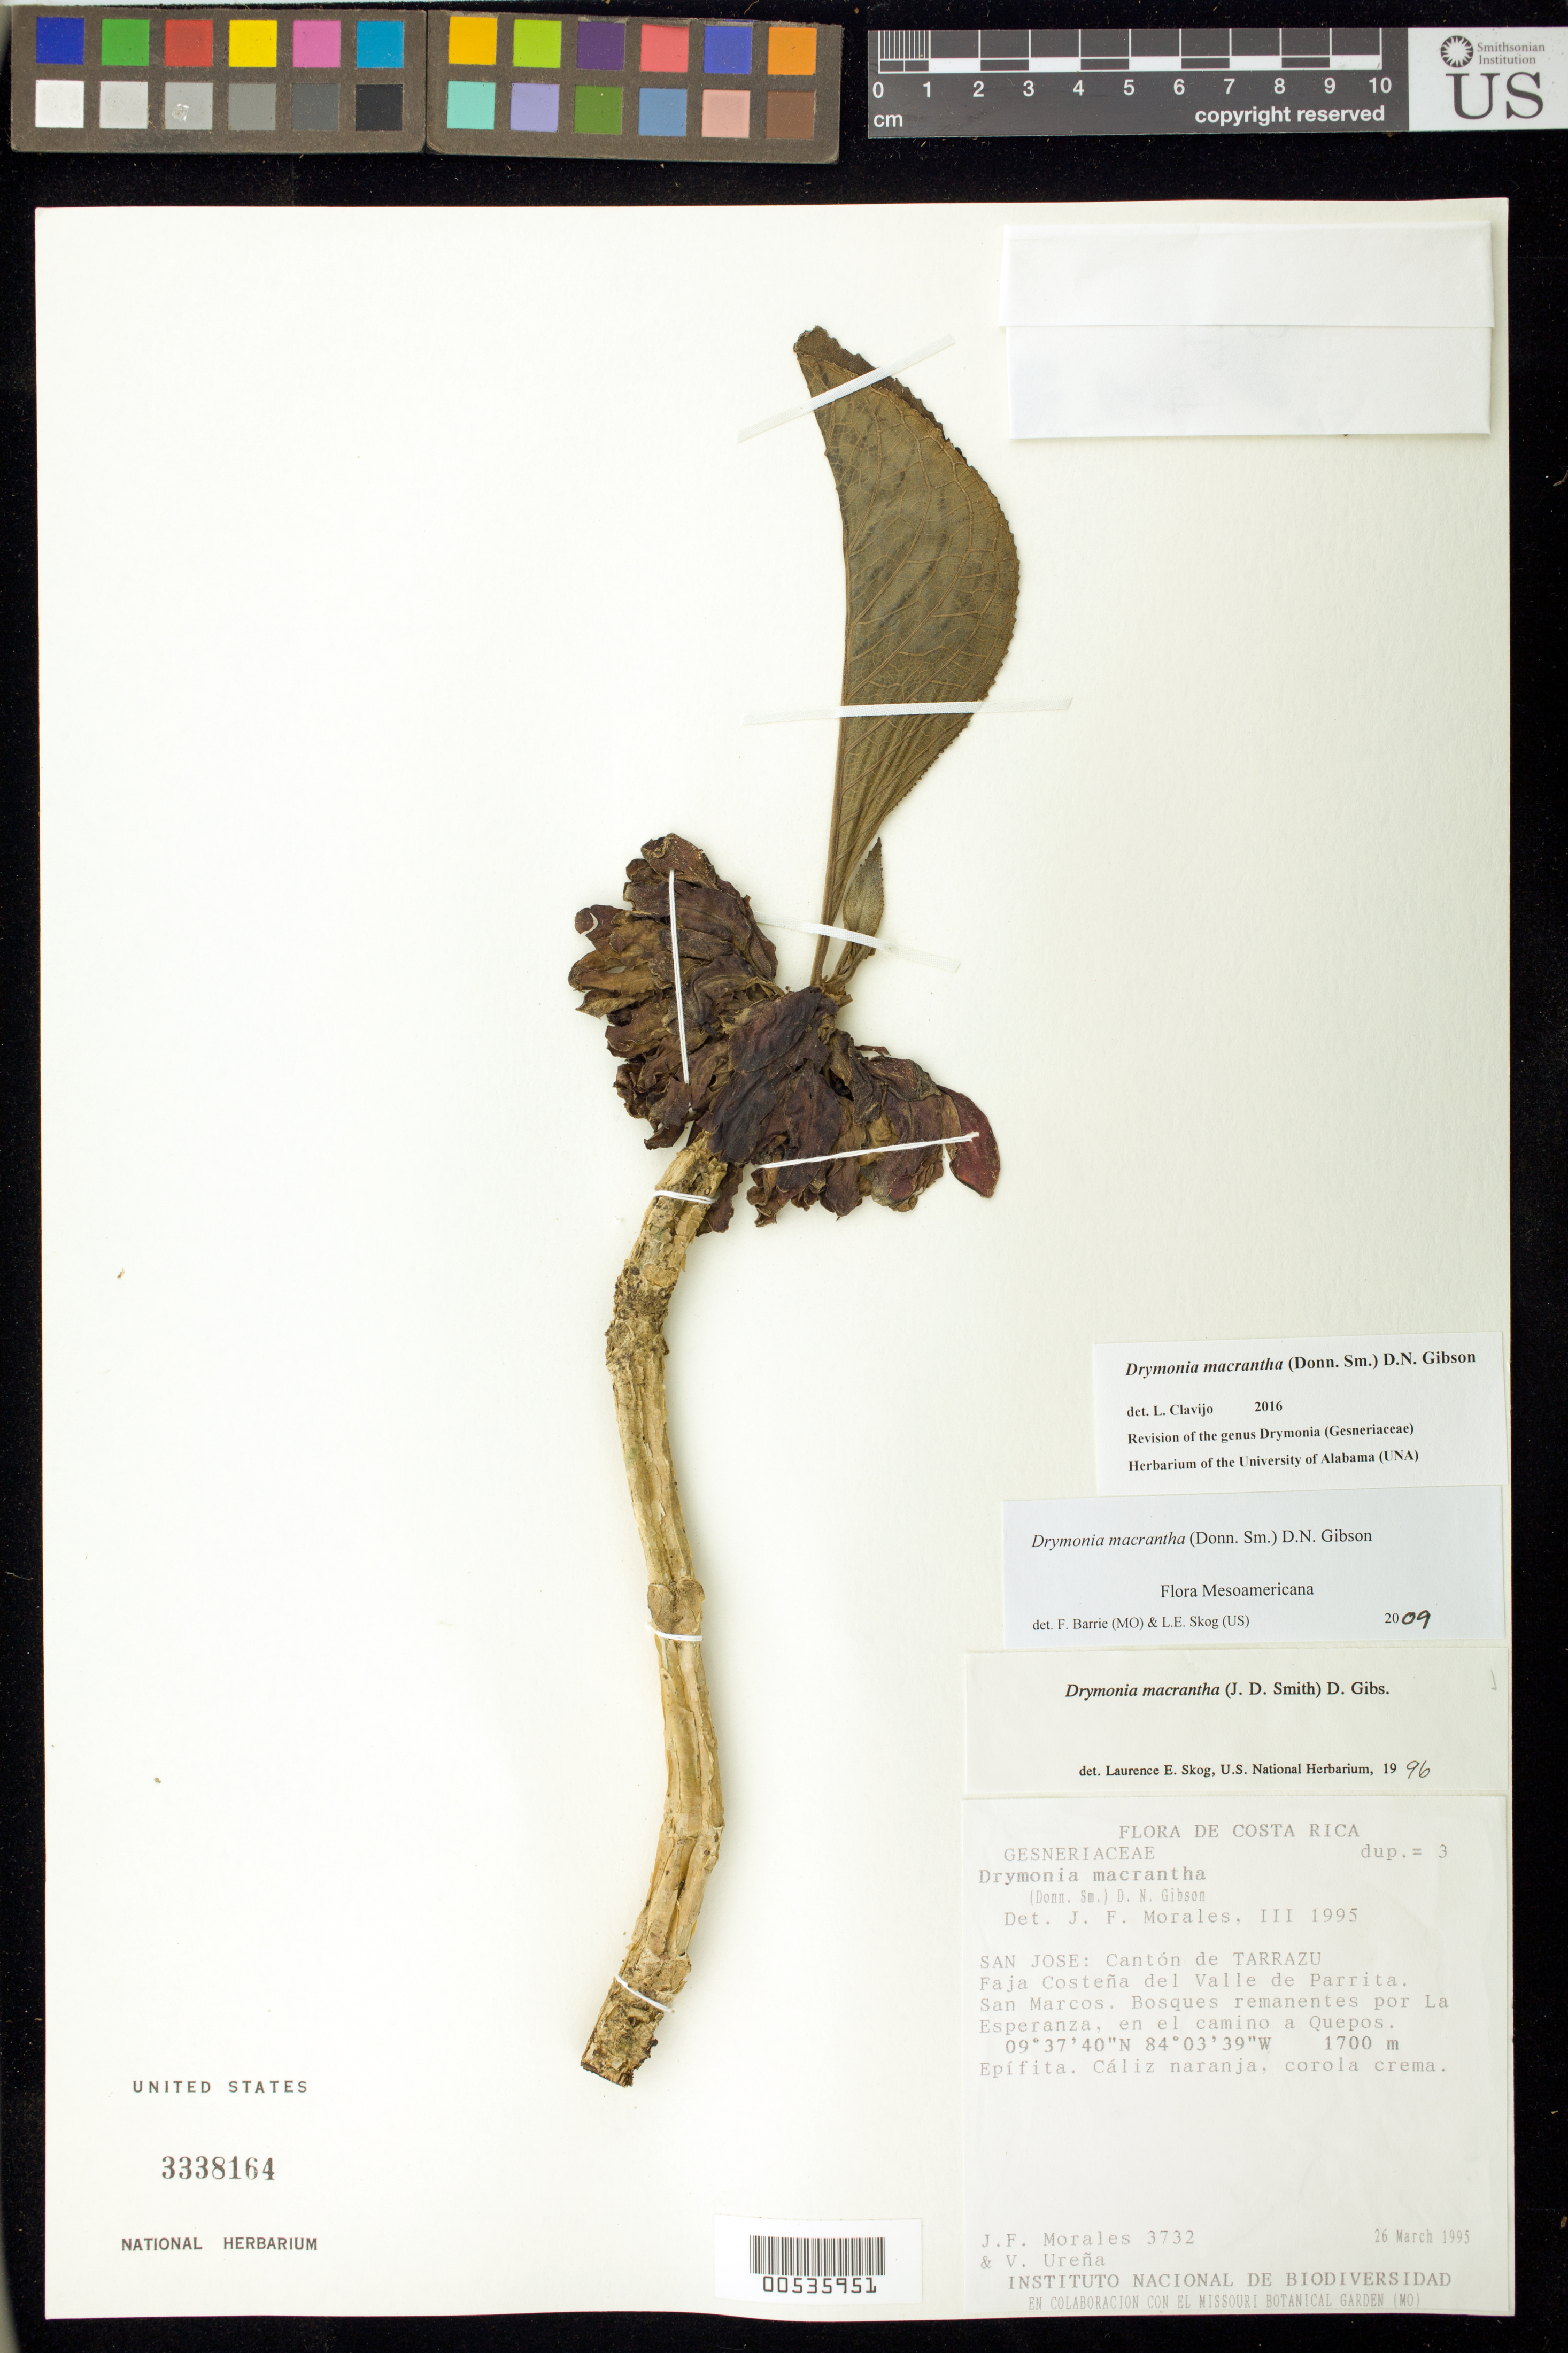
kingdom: Plantae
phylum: Tracheophyta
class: Magnoliopsida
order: Lamiales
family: Gesneriaceae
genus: Drymonia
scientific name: Drymonia macrantha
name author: (Donn. Sm.) D.N. Gibson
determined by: Skog, Laurence E.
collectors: J. Morales & V. Ureña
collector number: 3732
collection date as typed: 26 Mar 1995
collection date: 1995-03-26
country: Costa Rica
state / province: San José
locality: Cantón de Tarrazu, Faja Costeña del Valle de Parrita, San Marcos; bosques remanentes por La Esperanza, en el camino a Quepos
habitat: bosques remanentes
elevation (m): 1700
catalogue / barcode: US 3338164